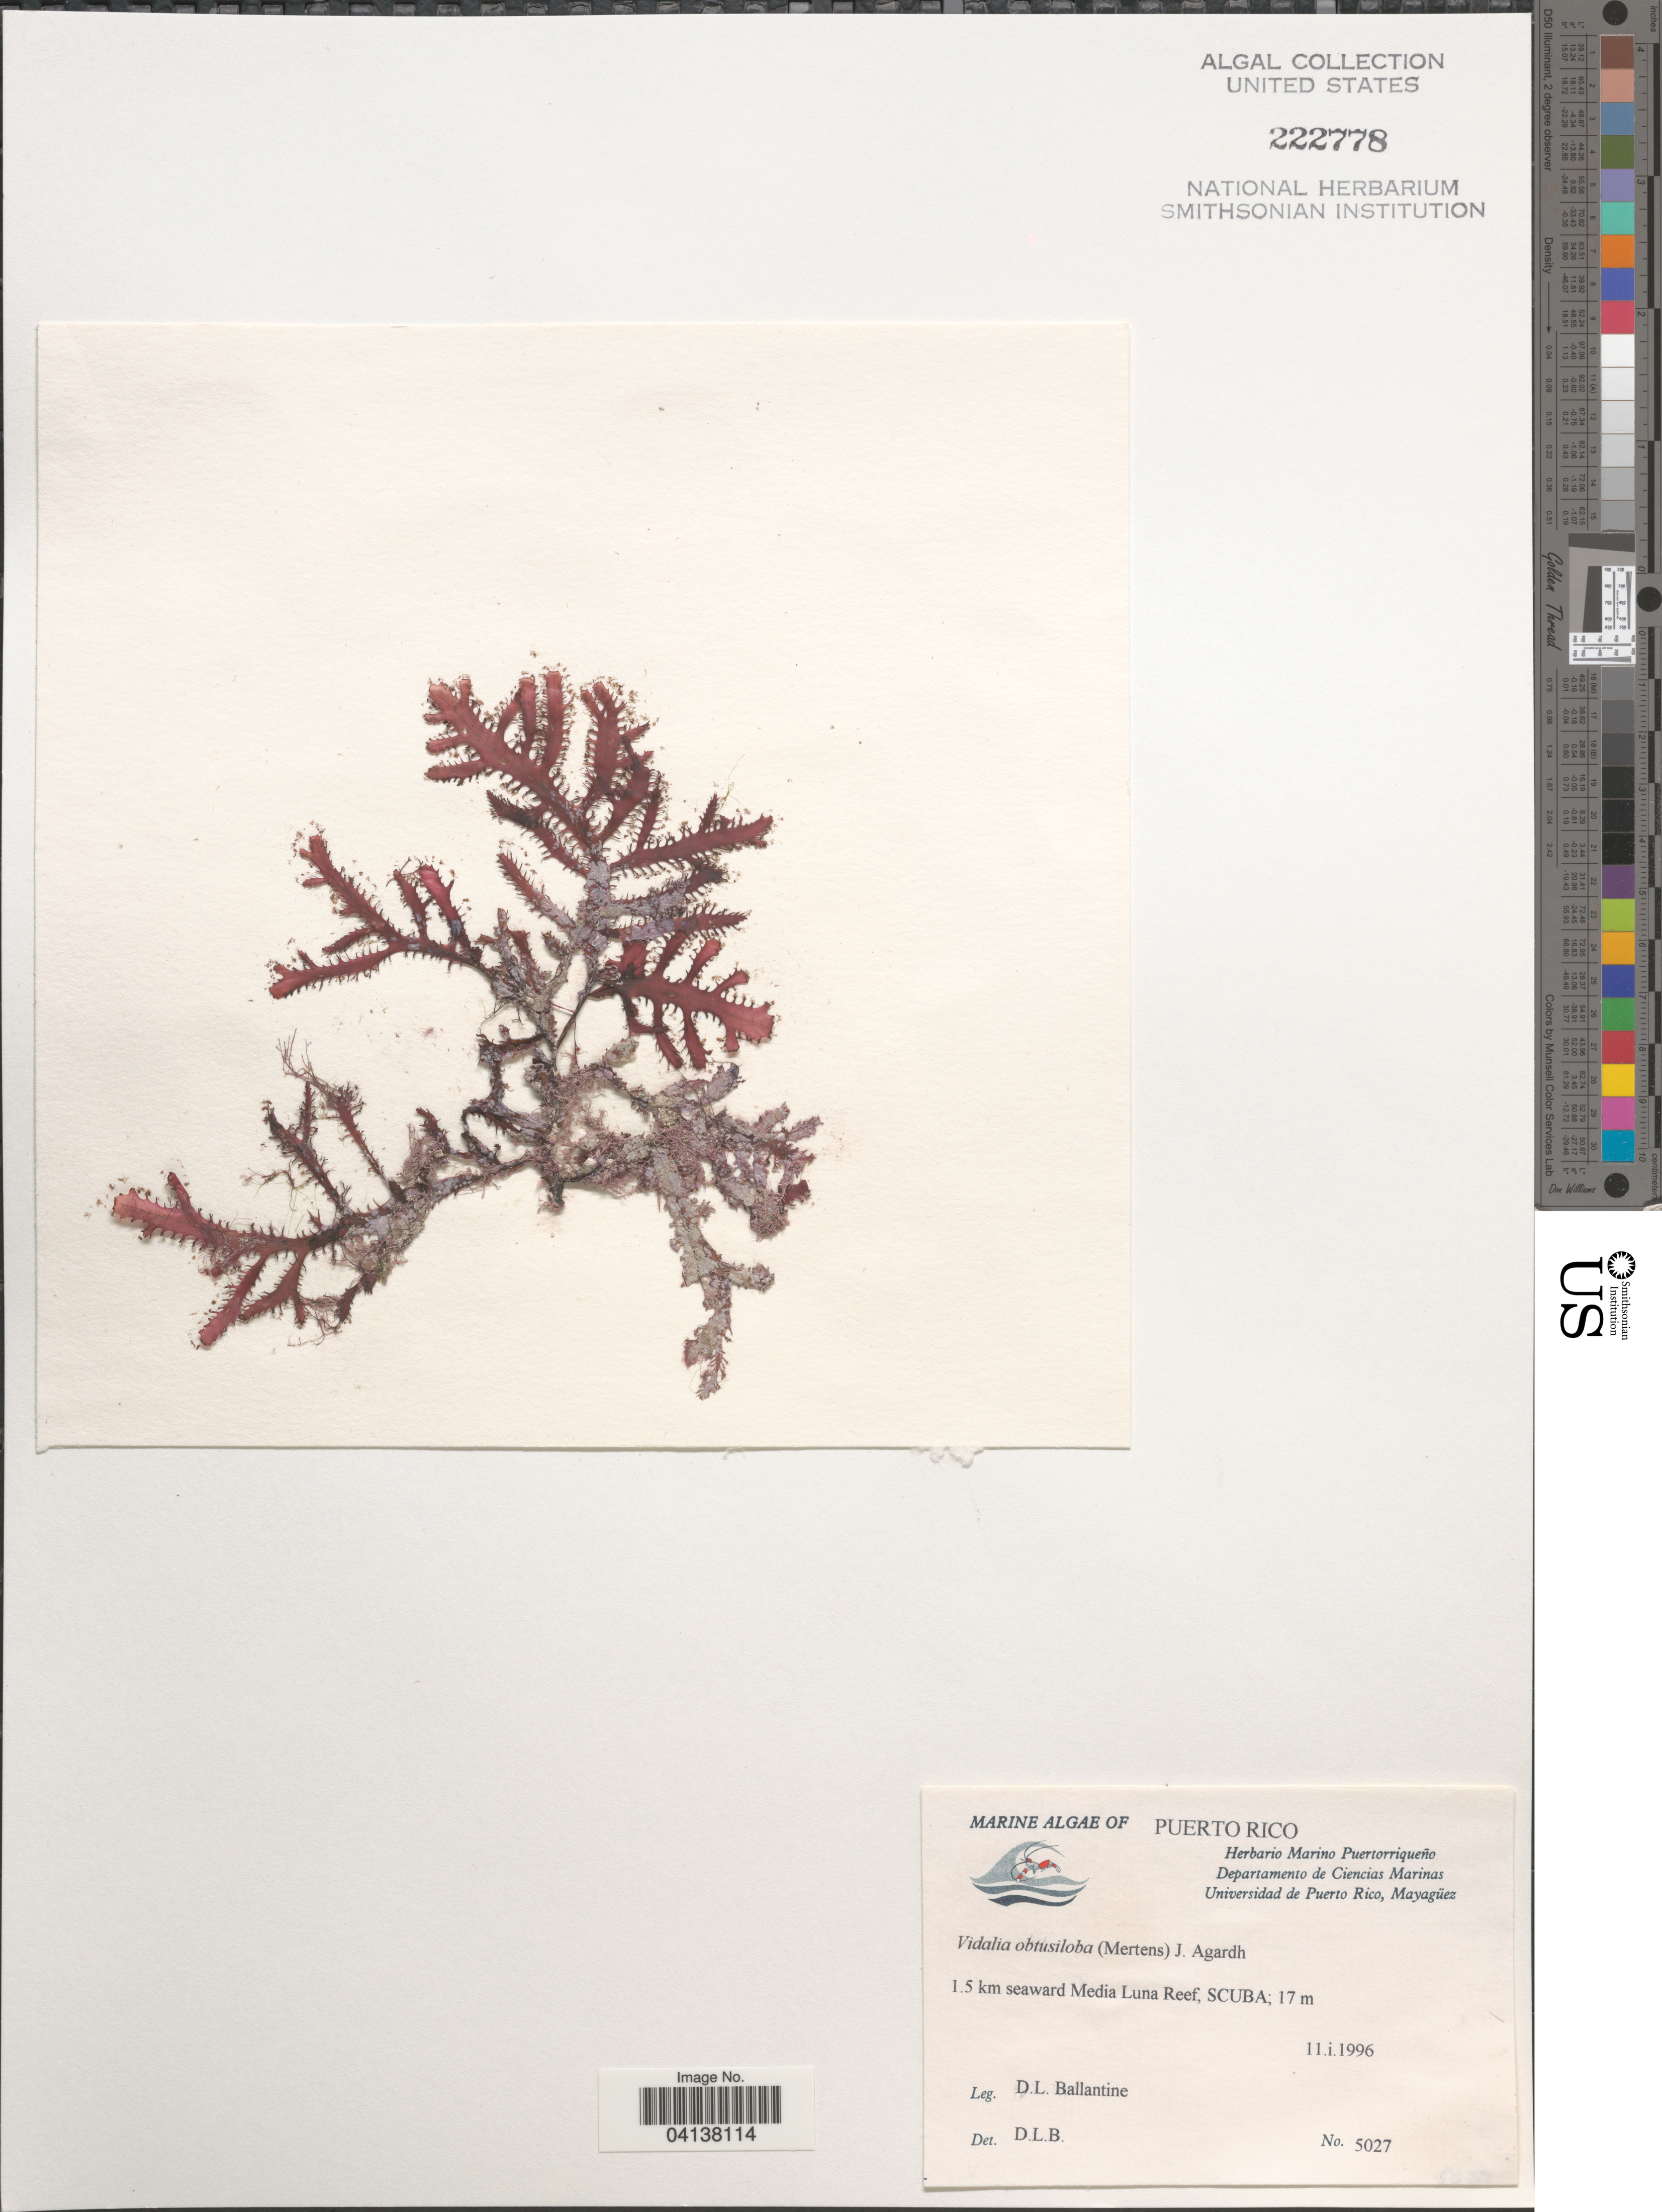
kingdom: Plantae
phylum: Rhodophyta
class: Florideophyceae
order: Ceramiales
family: Rhodomelaceae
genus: Osmundaria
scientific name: Osmundaria obtusiloba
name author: (C. Agardh) R.E. Norris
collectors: D.L. Ballantine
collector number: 5027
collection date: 1996-01-11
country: Puerto Rico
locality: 1.5 km seaward Media Luna Reef, Scuba.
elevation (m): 17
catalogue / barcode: US 222778